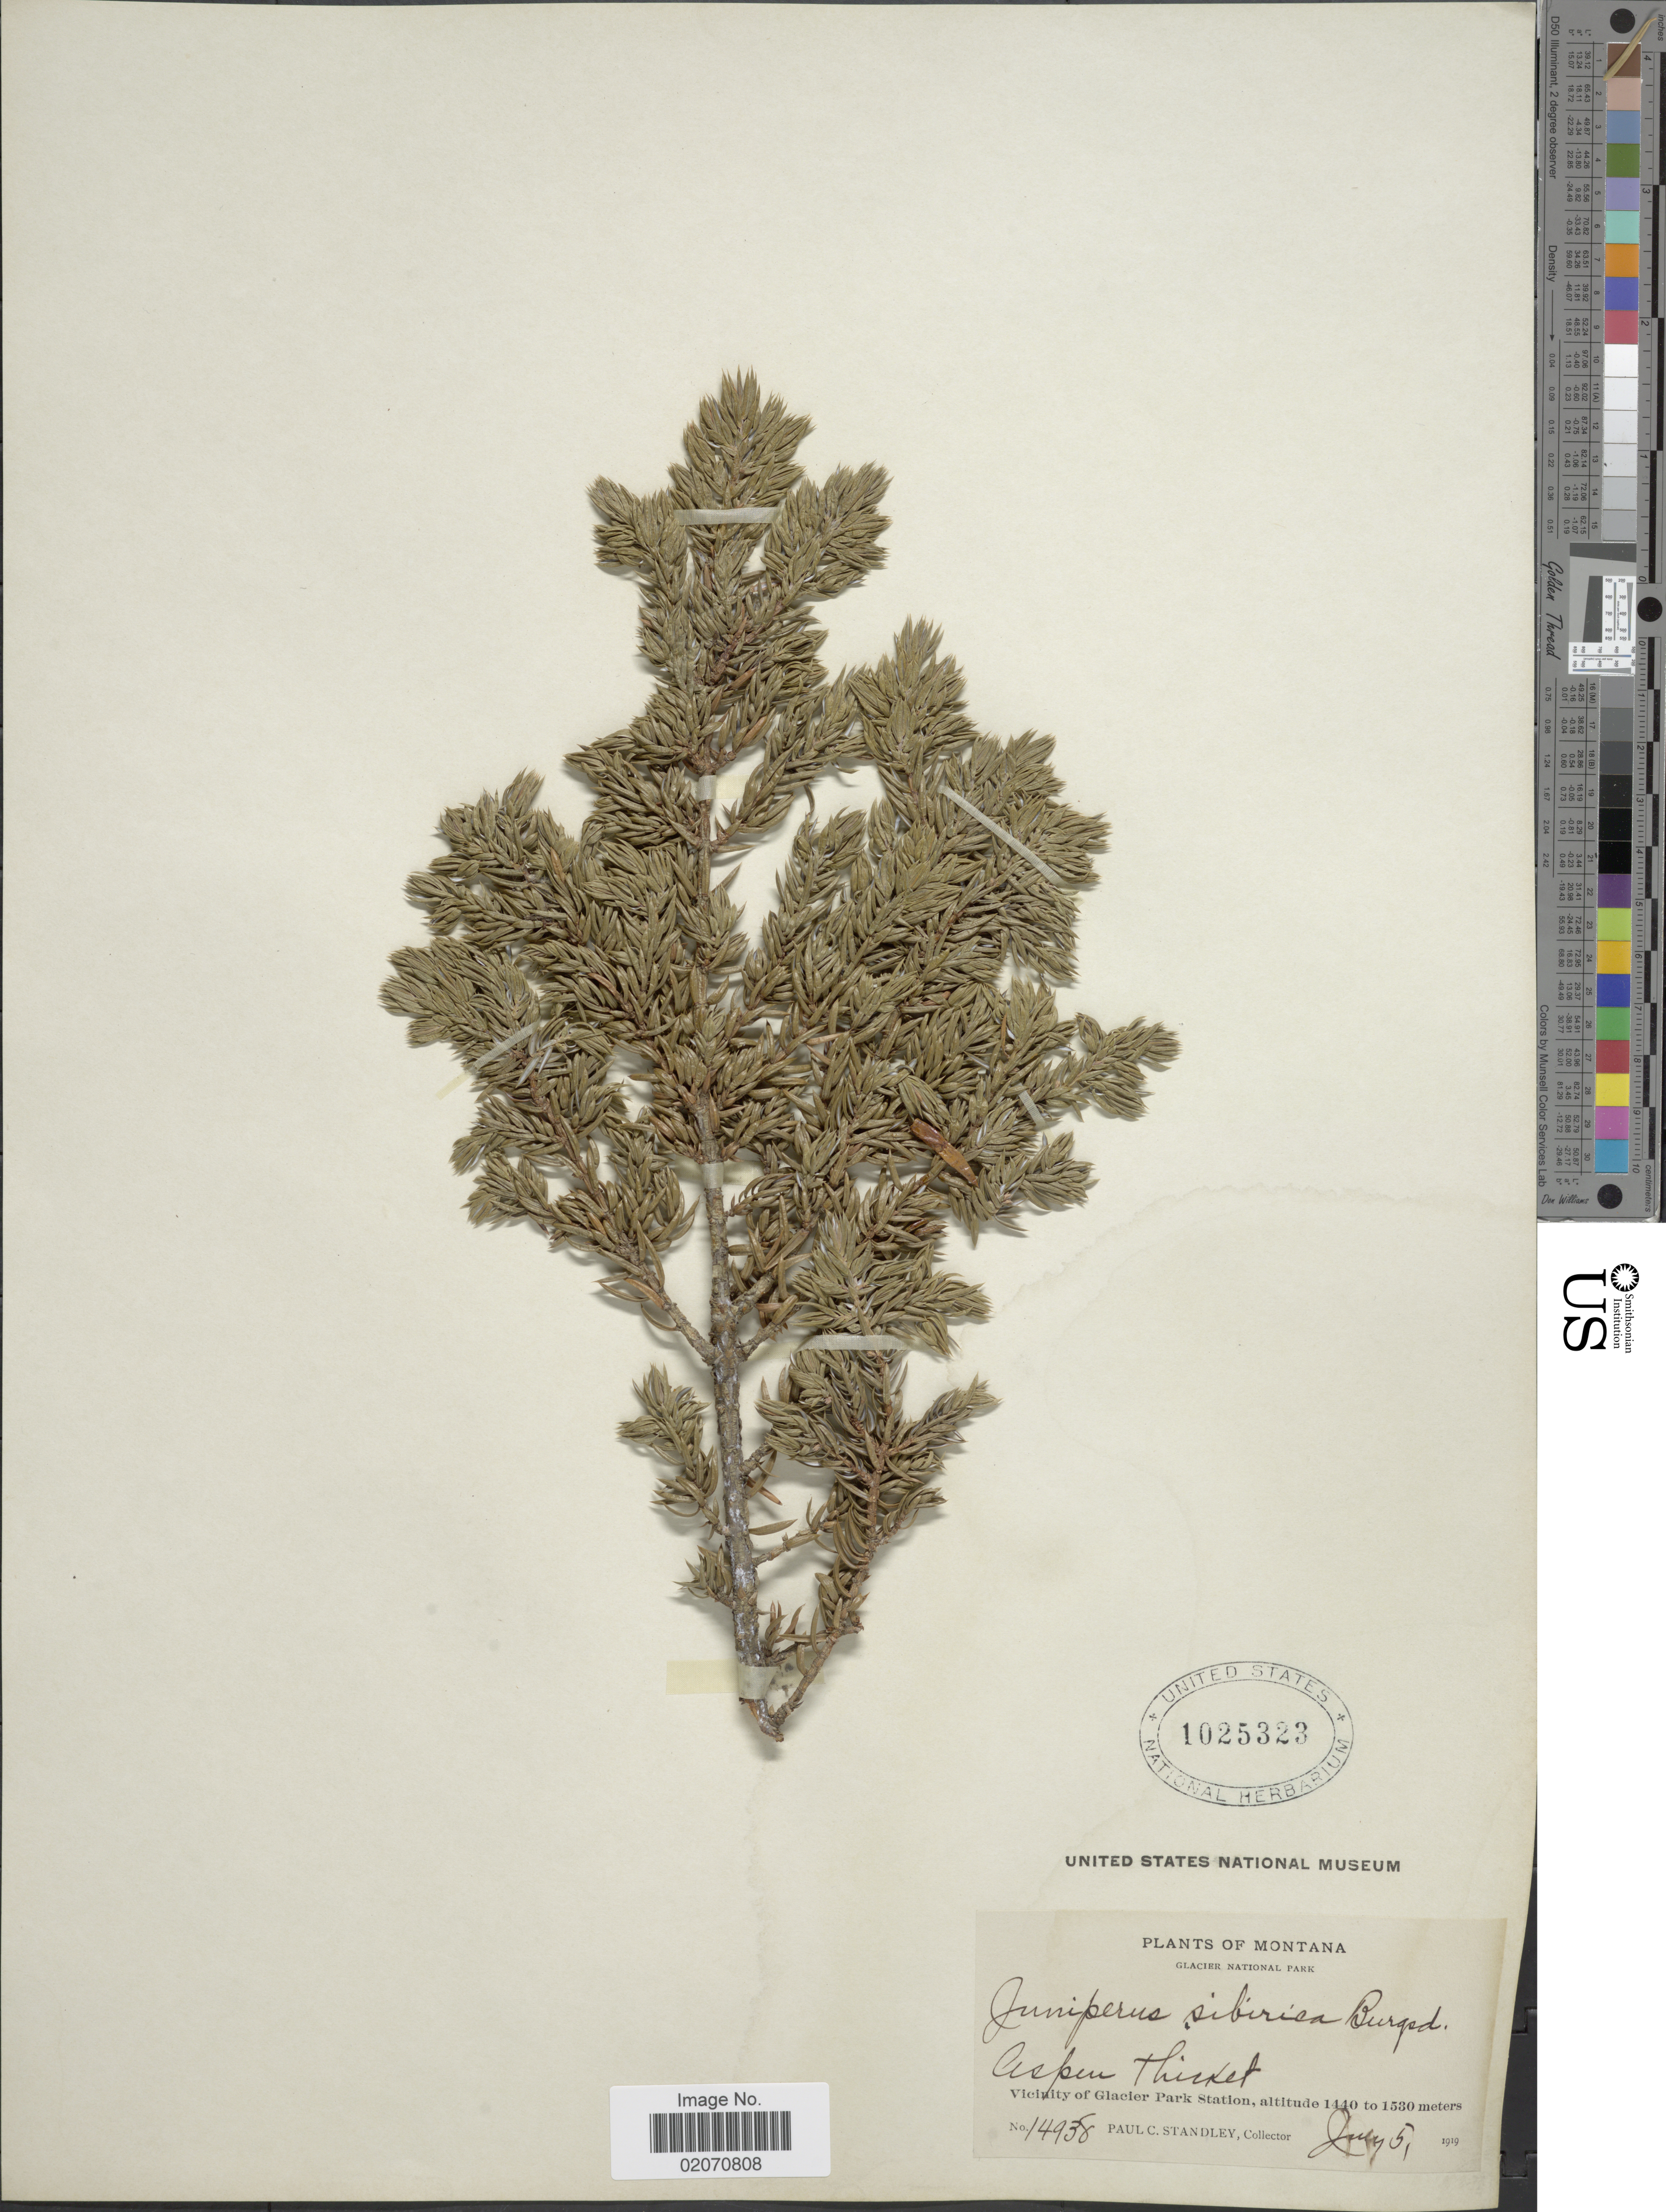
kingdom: Plantae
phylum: Tracheophyta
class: Pinopsida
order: Pinales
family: Cupressaceae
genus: Juniperus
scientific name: Juniperus communis subsp. nana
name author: (Willd.) Syme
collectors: P. C. Standley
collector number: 14938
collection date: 1919-07-05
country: United States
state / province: Montana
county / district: Glacier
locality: Glacier National Park, vicinity of Glacier Park Station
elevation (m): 1440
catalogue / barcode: US 1025323